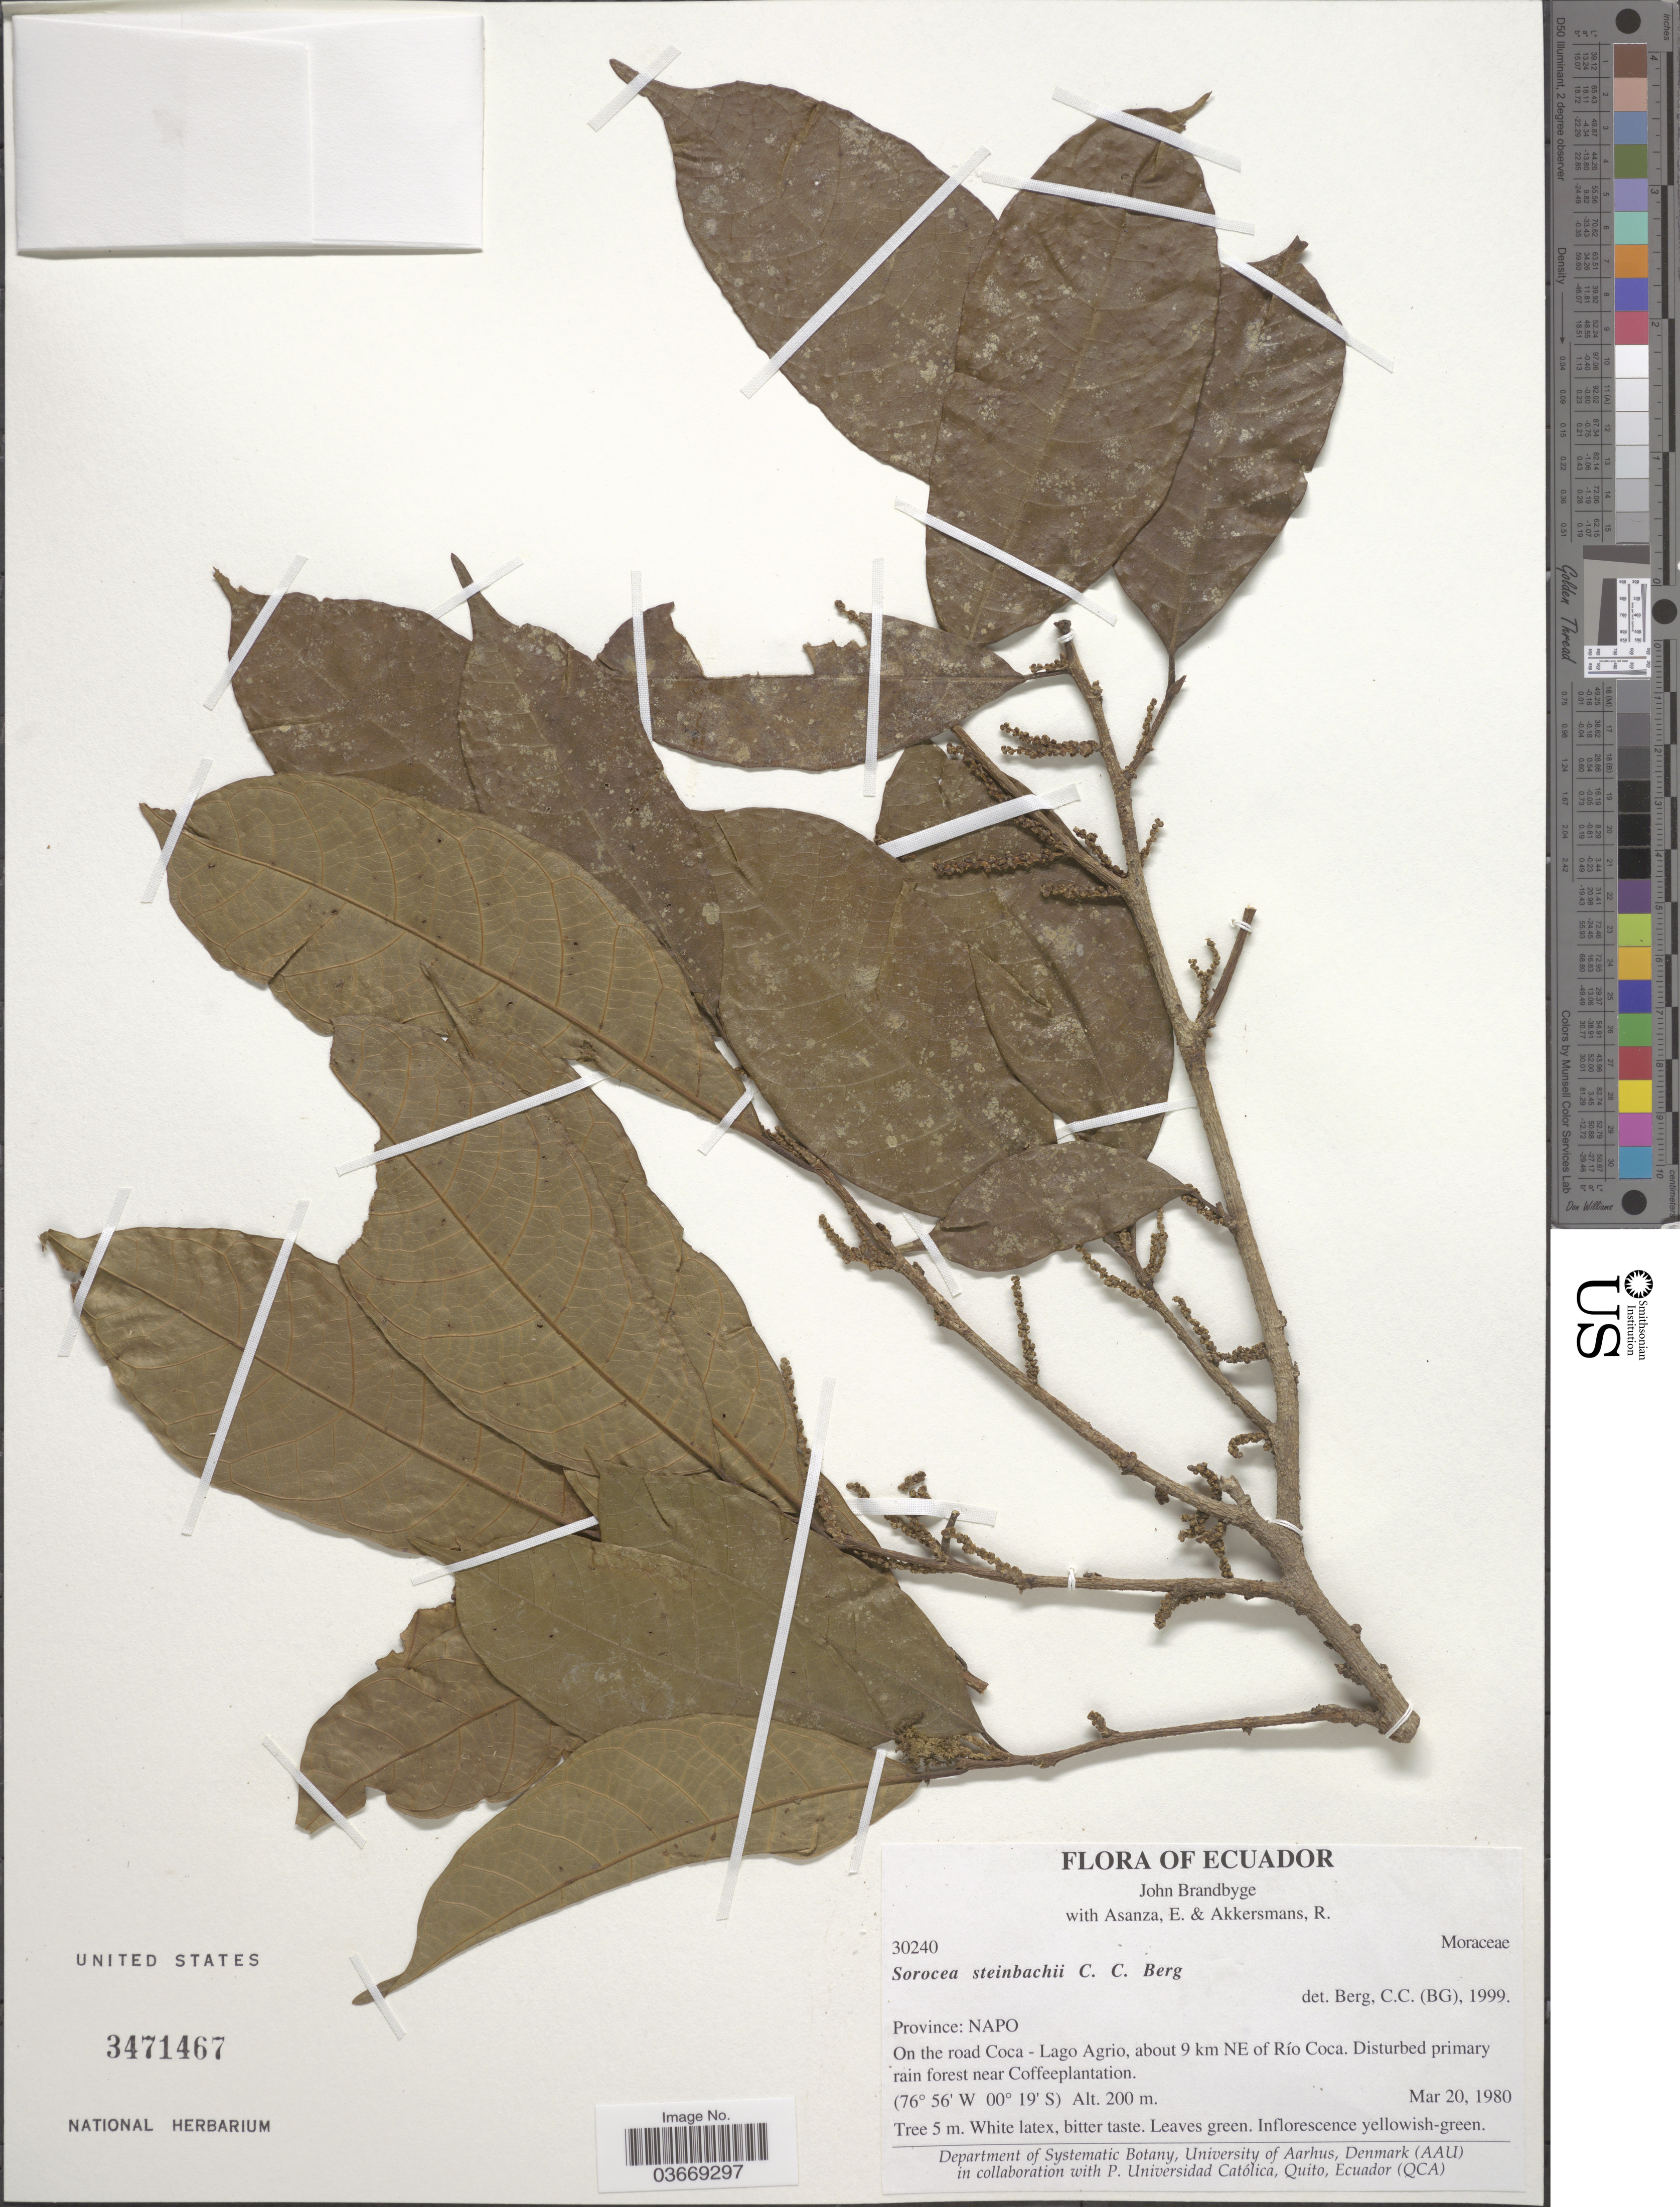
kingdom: Plantae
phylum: Tracheophyta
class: Magnoliopsida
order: Rosales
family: Moraceae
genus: Sorocea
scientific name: Sorocea steinbachii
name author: C.C. Berg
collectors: J. Brandbyge, E. Asanza & R. Akkersmans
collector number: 30240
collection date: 1980-03-20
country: Ecuador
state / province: Napo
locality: On the road Coca - Lago Agrio, about 9 km NE of Río Coca.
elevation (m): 200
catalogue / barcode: US 3471467